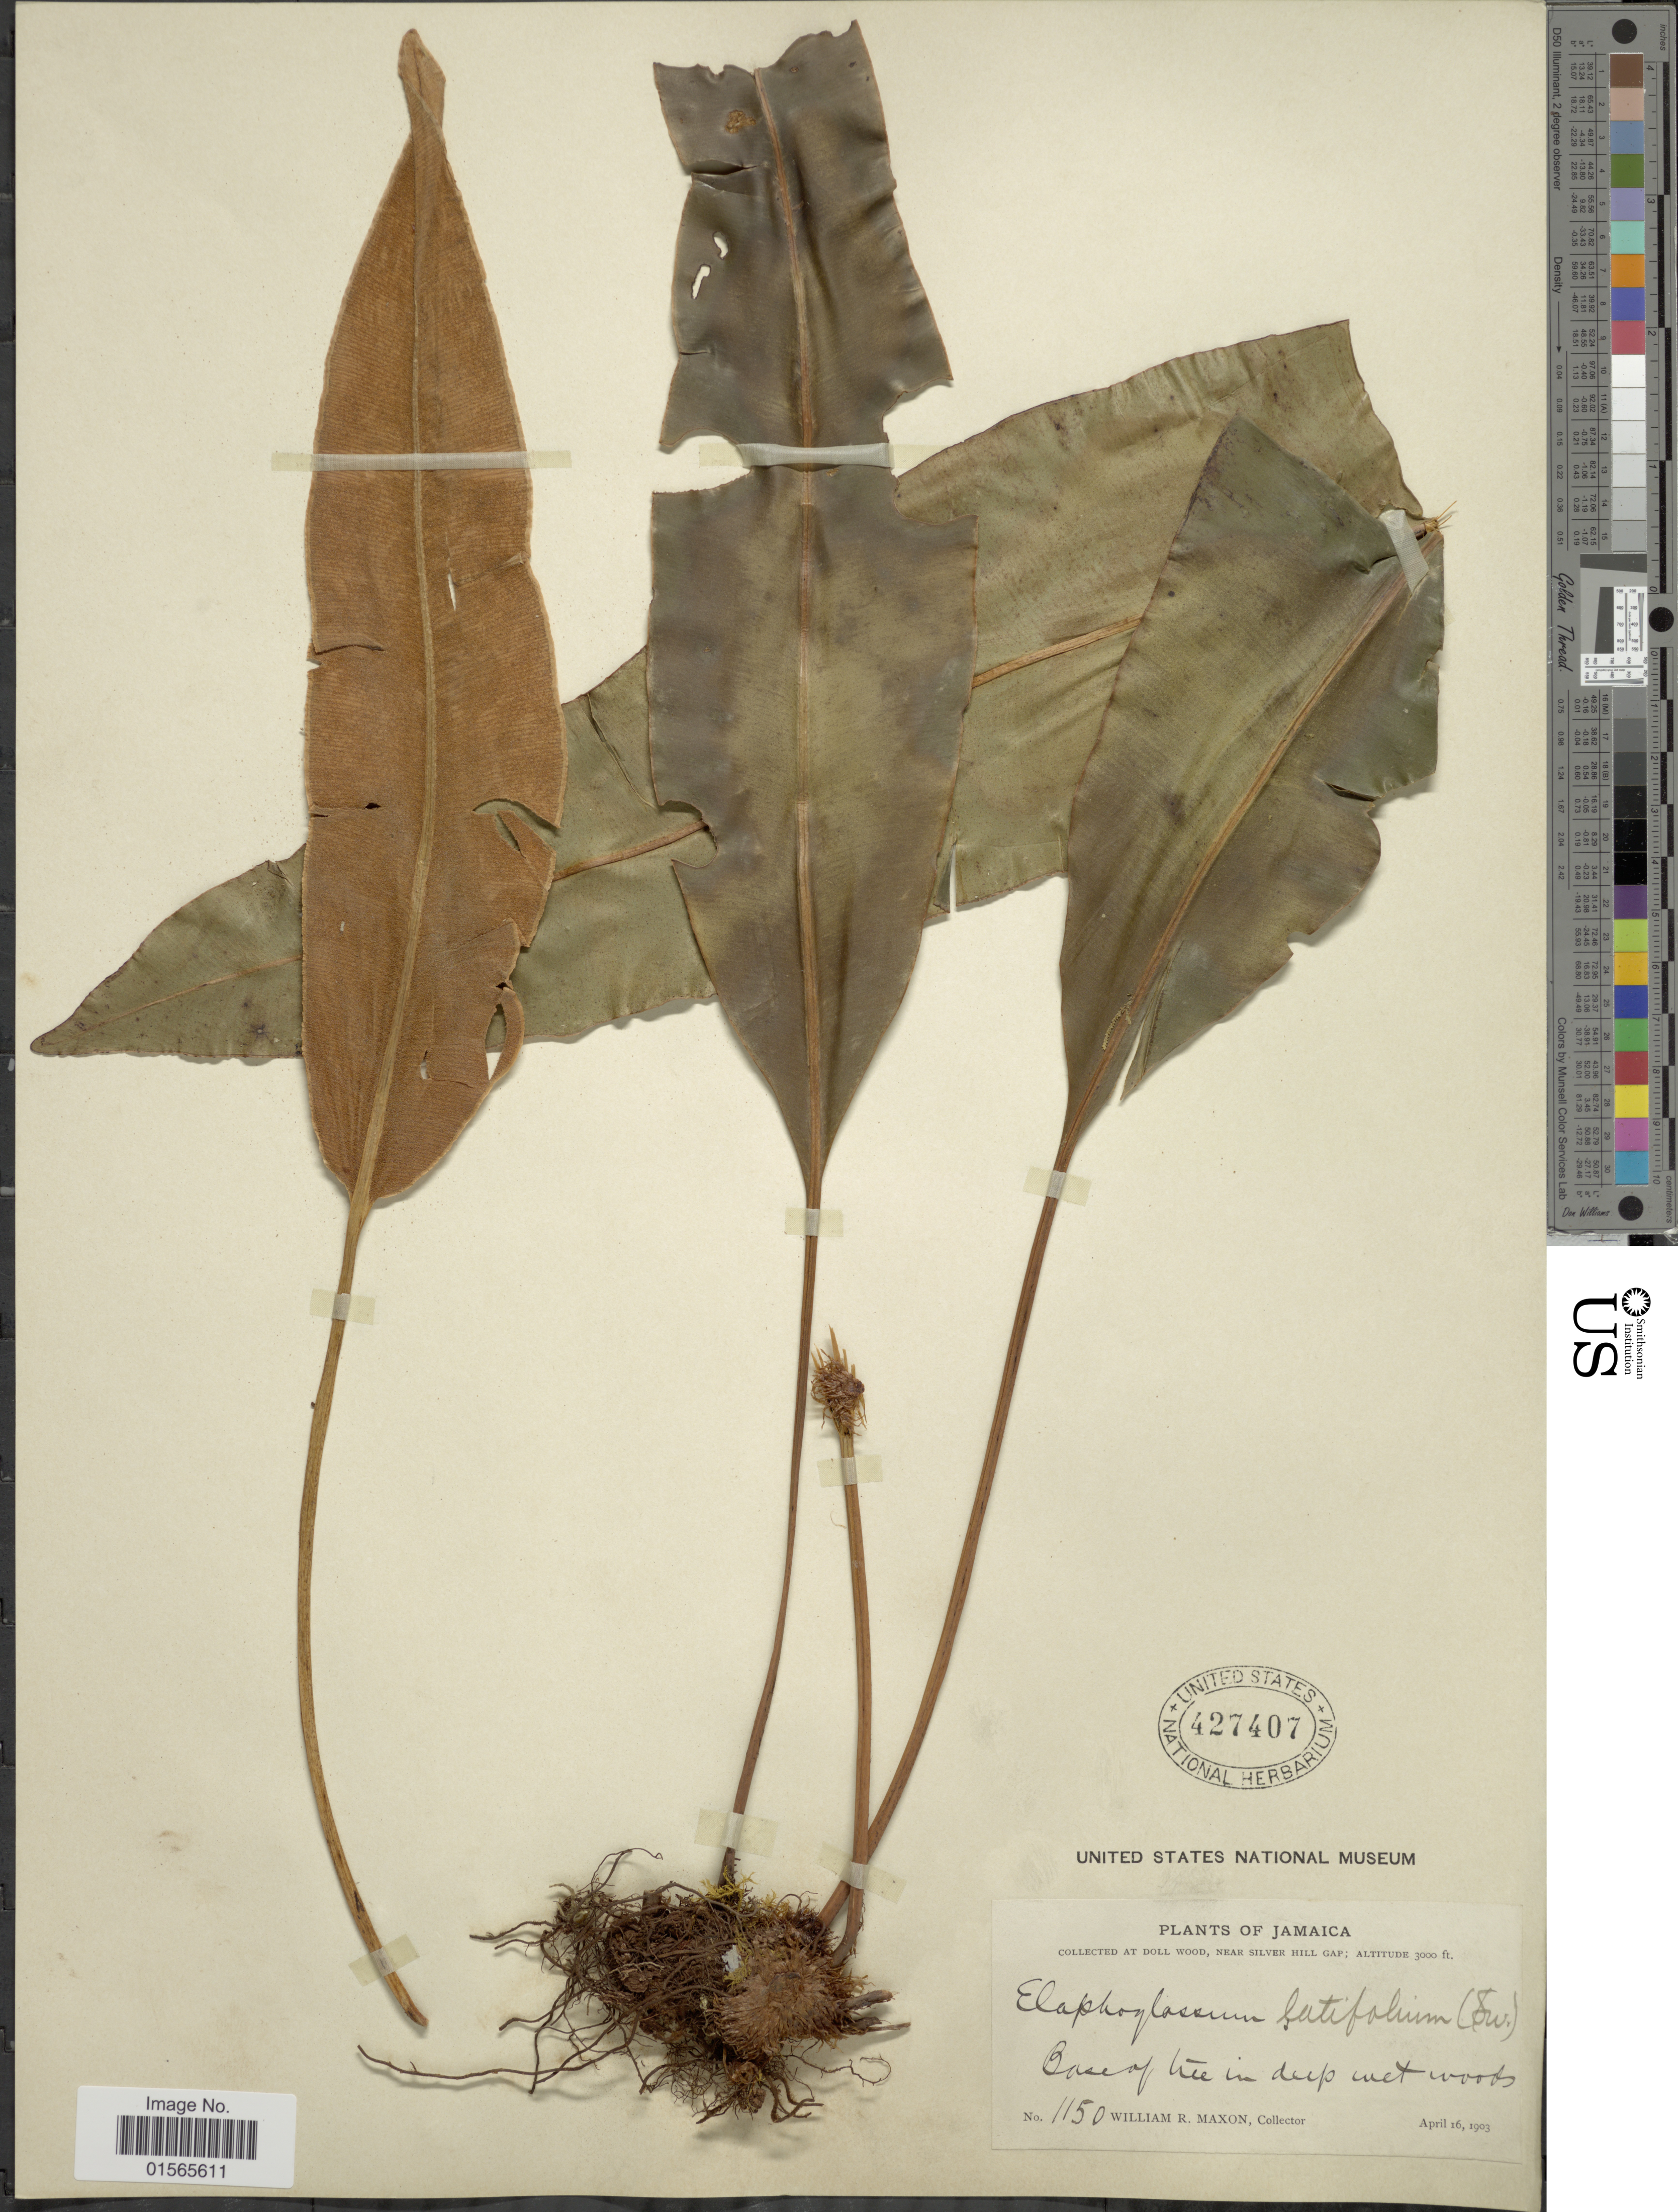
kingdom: Plantae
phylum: Tracheophyta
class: Polypodiopsida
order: Polypodiales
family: Dryopteridaceae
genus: Elaphoglossum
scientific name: Elaphoglossum latifolium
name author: (Sw.) J. Sm.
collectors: W. R. Maxon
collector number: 1150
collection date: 1903-04-16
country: Jamaica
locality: At Doll Wood, near Silver Hill Gap, Base of tree in deep wet woods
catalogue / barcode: US 427407